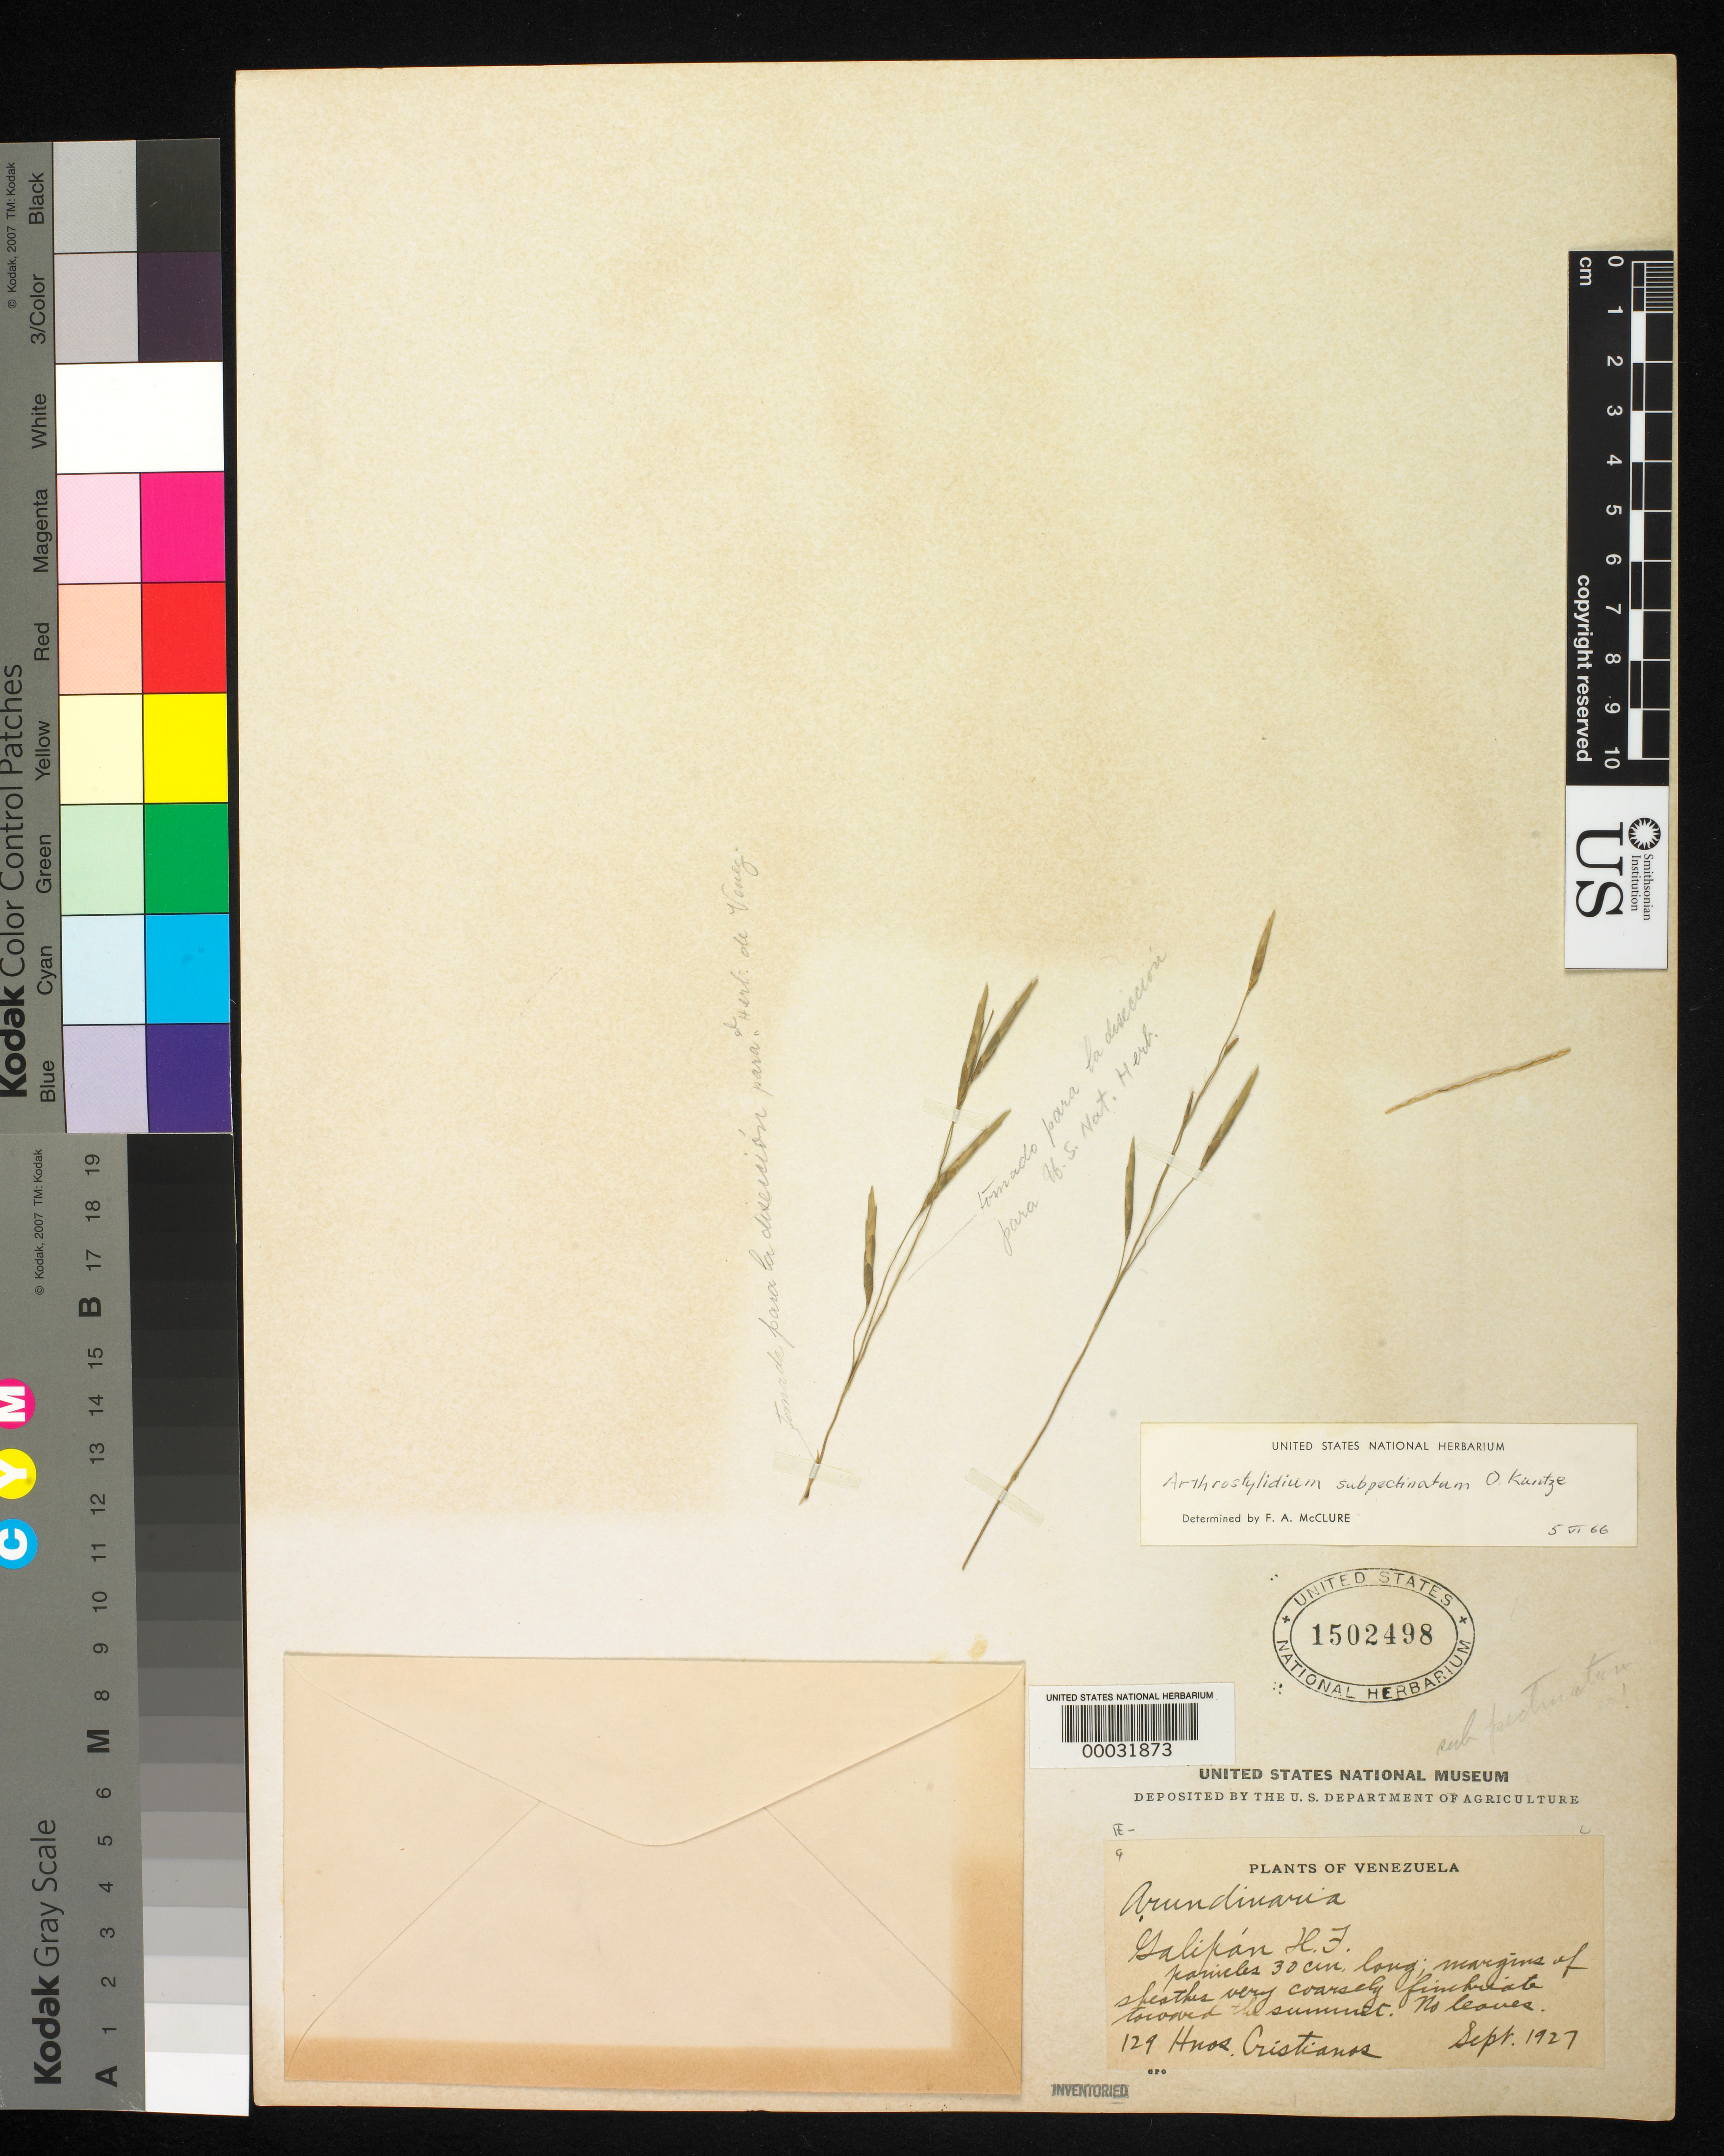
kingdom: Plantae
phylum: Tracheophyta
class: Liliopsida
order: Poales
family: Poaceae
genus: Aulonemia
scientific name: Aulonemia subpectinata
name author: (Kuntze) McClure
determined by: McClure, F. A.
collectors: B. Cristianos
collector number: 129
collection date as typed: Sep 1927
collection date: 1927-09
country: Venezuela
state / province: Distrito Federal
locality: Galipan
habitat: F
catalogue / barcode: US 1502498